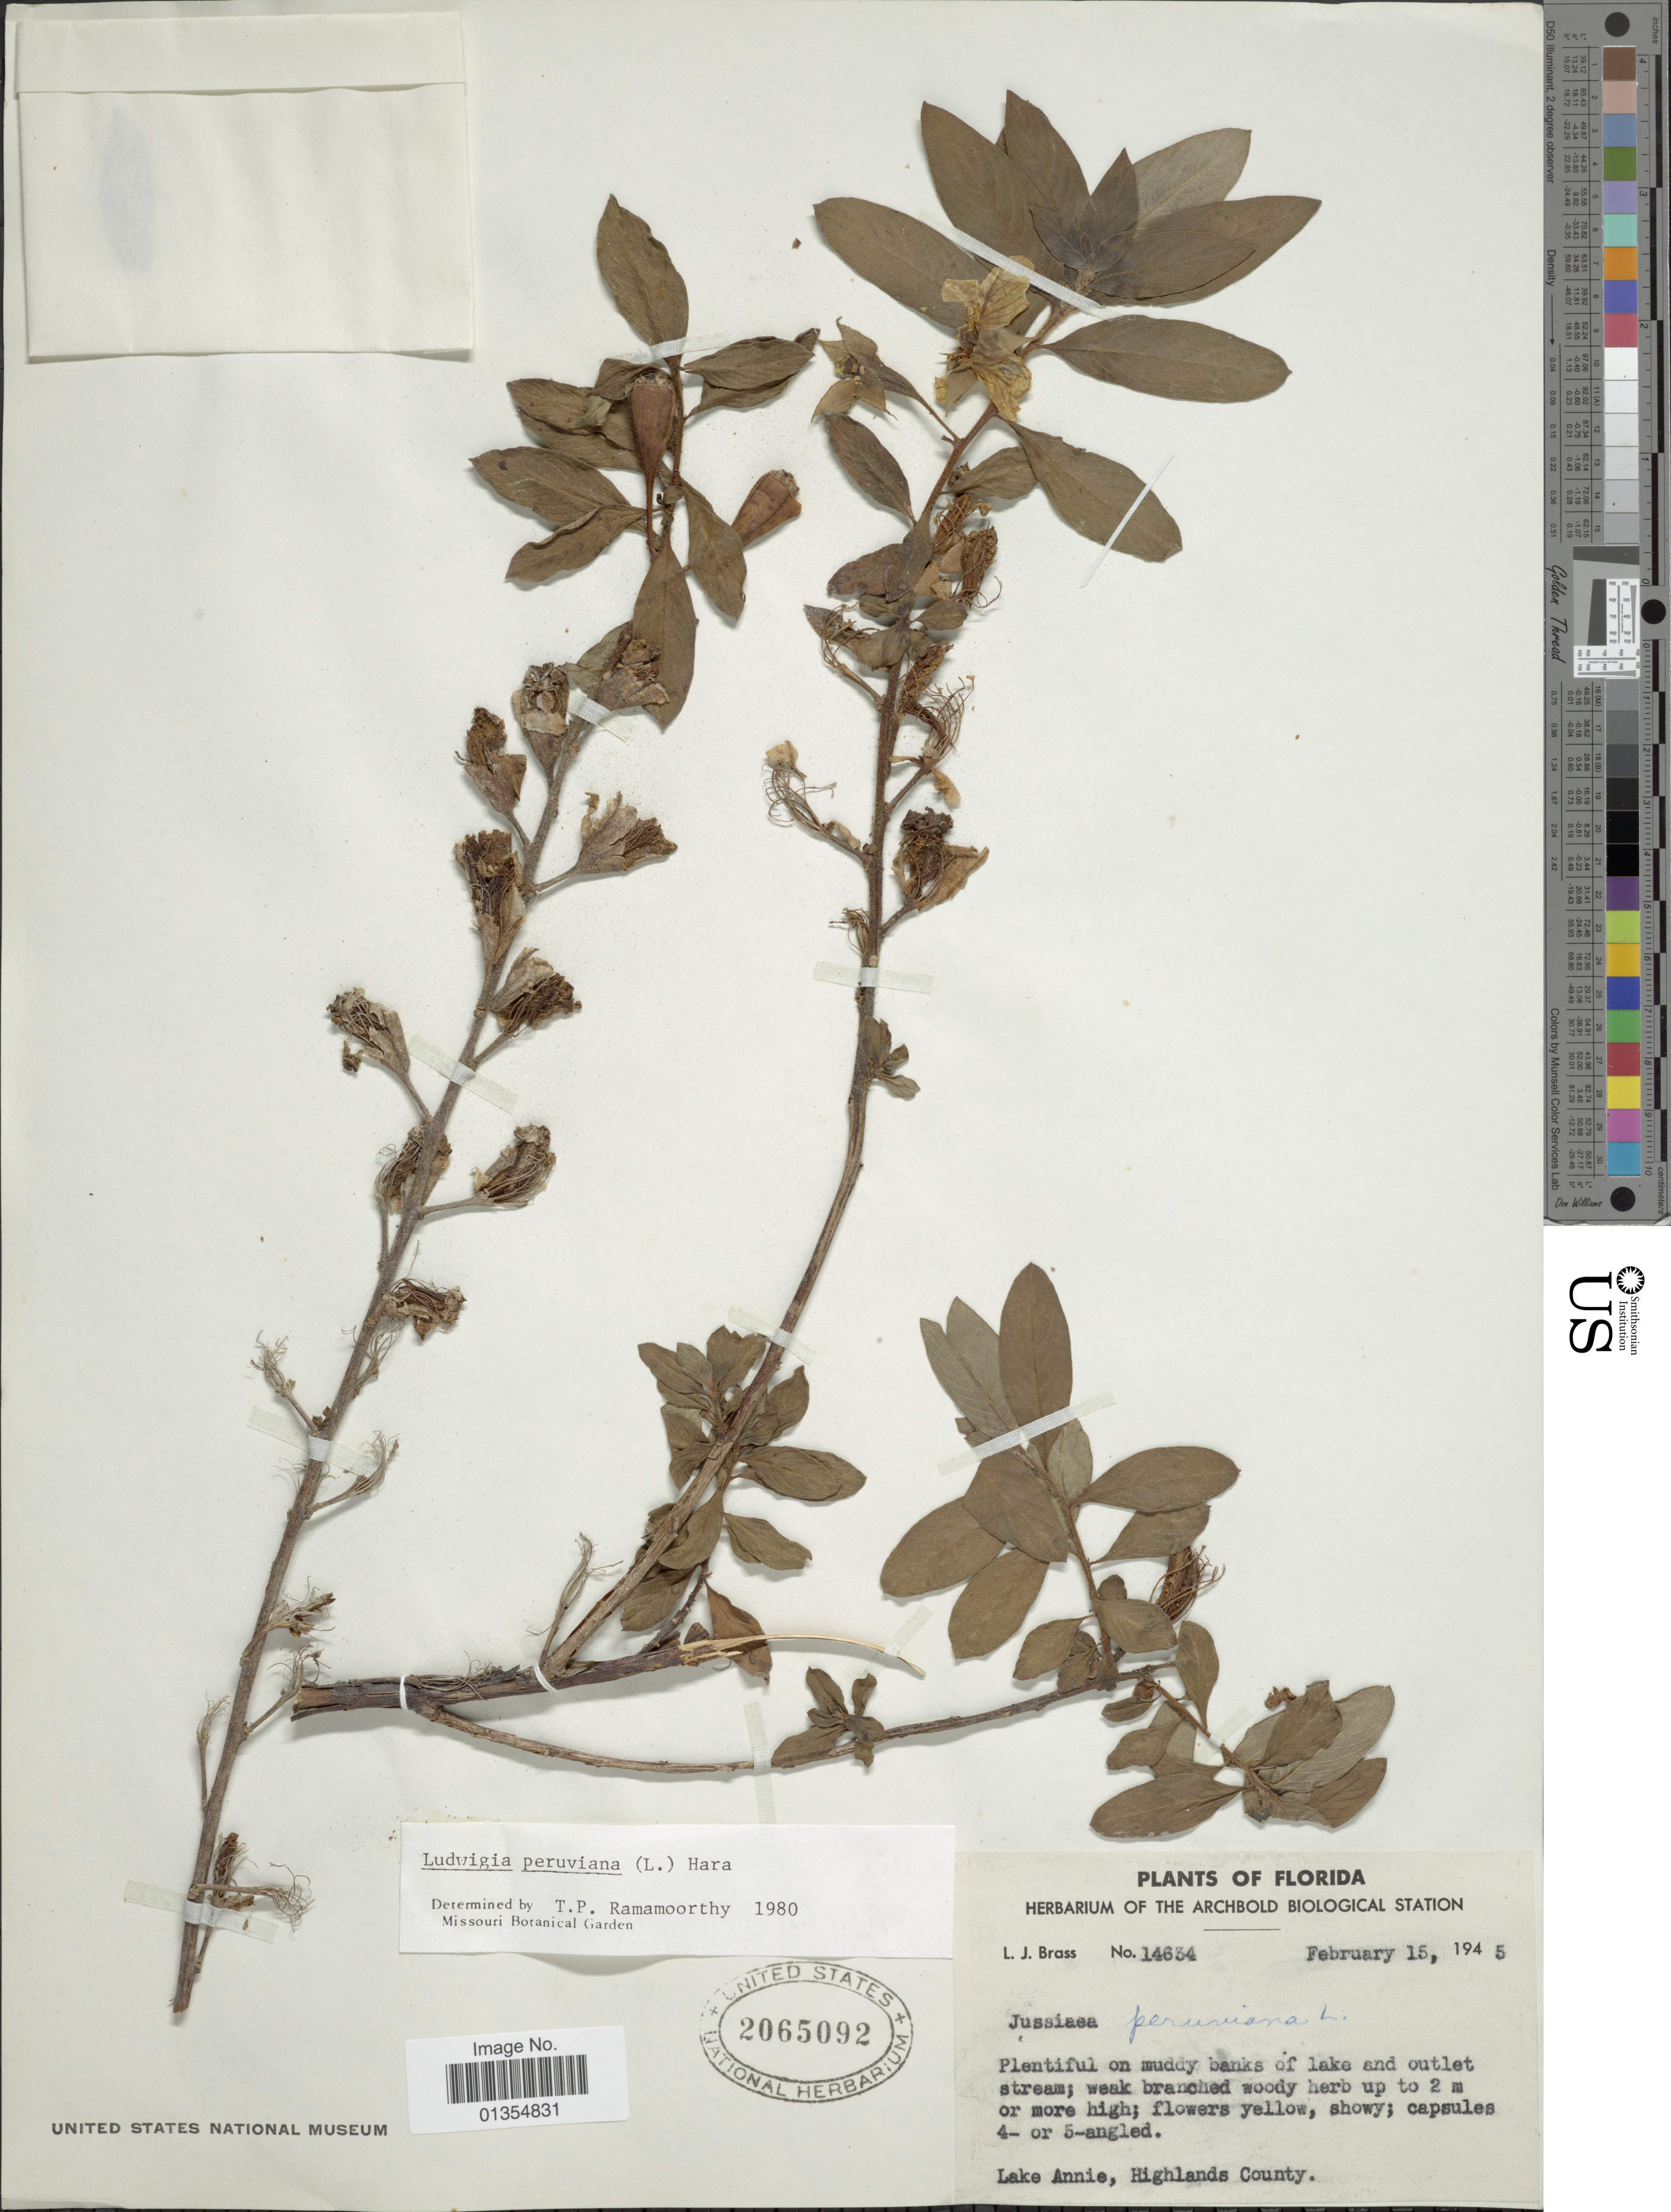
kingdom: Plantae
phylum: Tracheophyta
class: Magnoliopsida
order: Myrtales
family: Onagraceae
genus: Ludwigia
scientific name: Ludwigia peruviana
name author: (L.) H. Hara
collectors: L. J. Brass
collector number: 14634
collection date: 1945-02-15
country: United States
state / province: Florida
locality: Lake Annie, Highlands County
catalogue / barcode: US 2065092